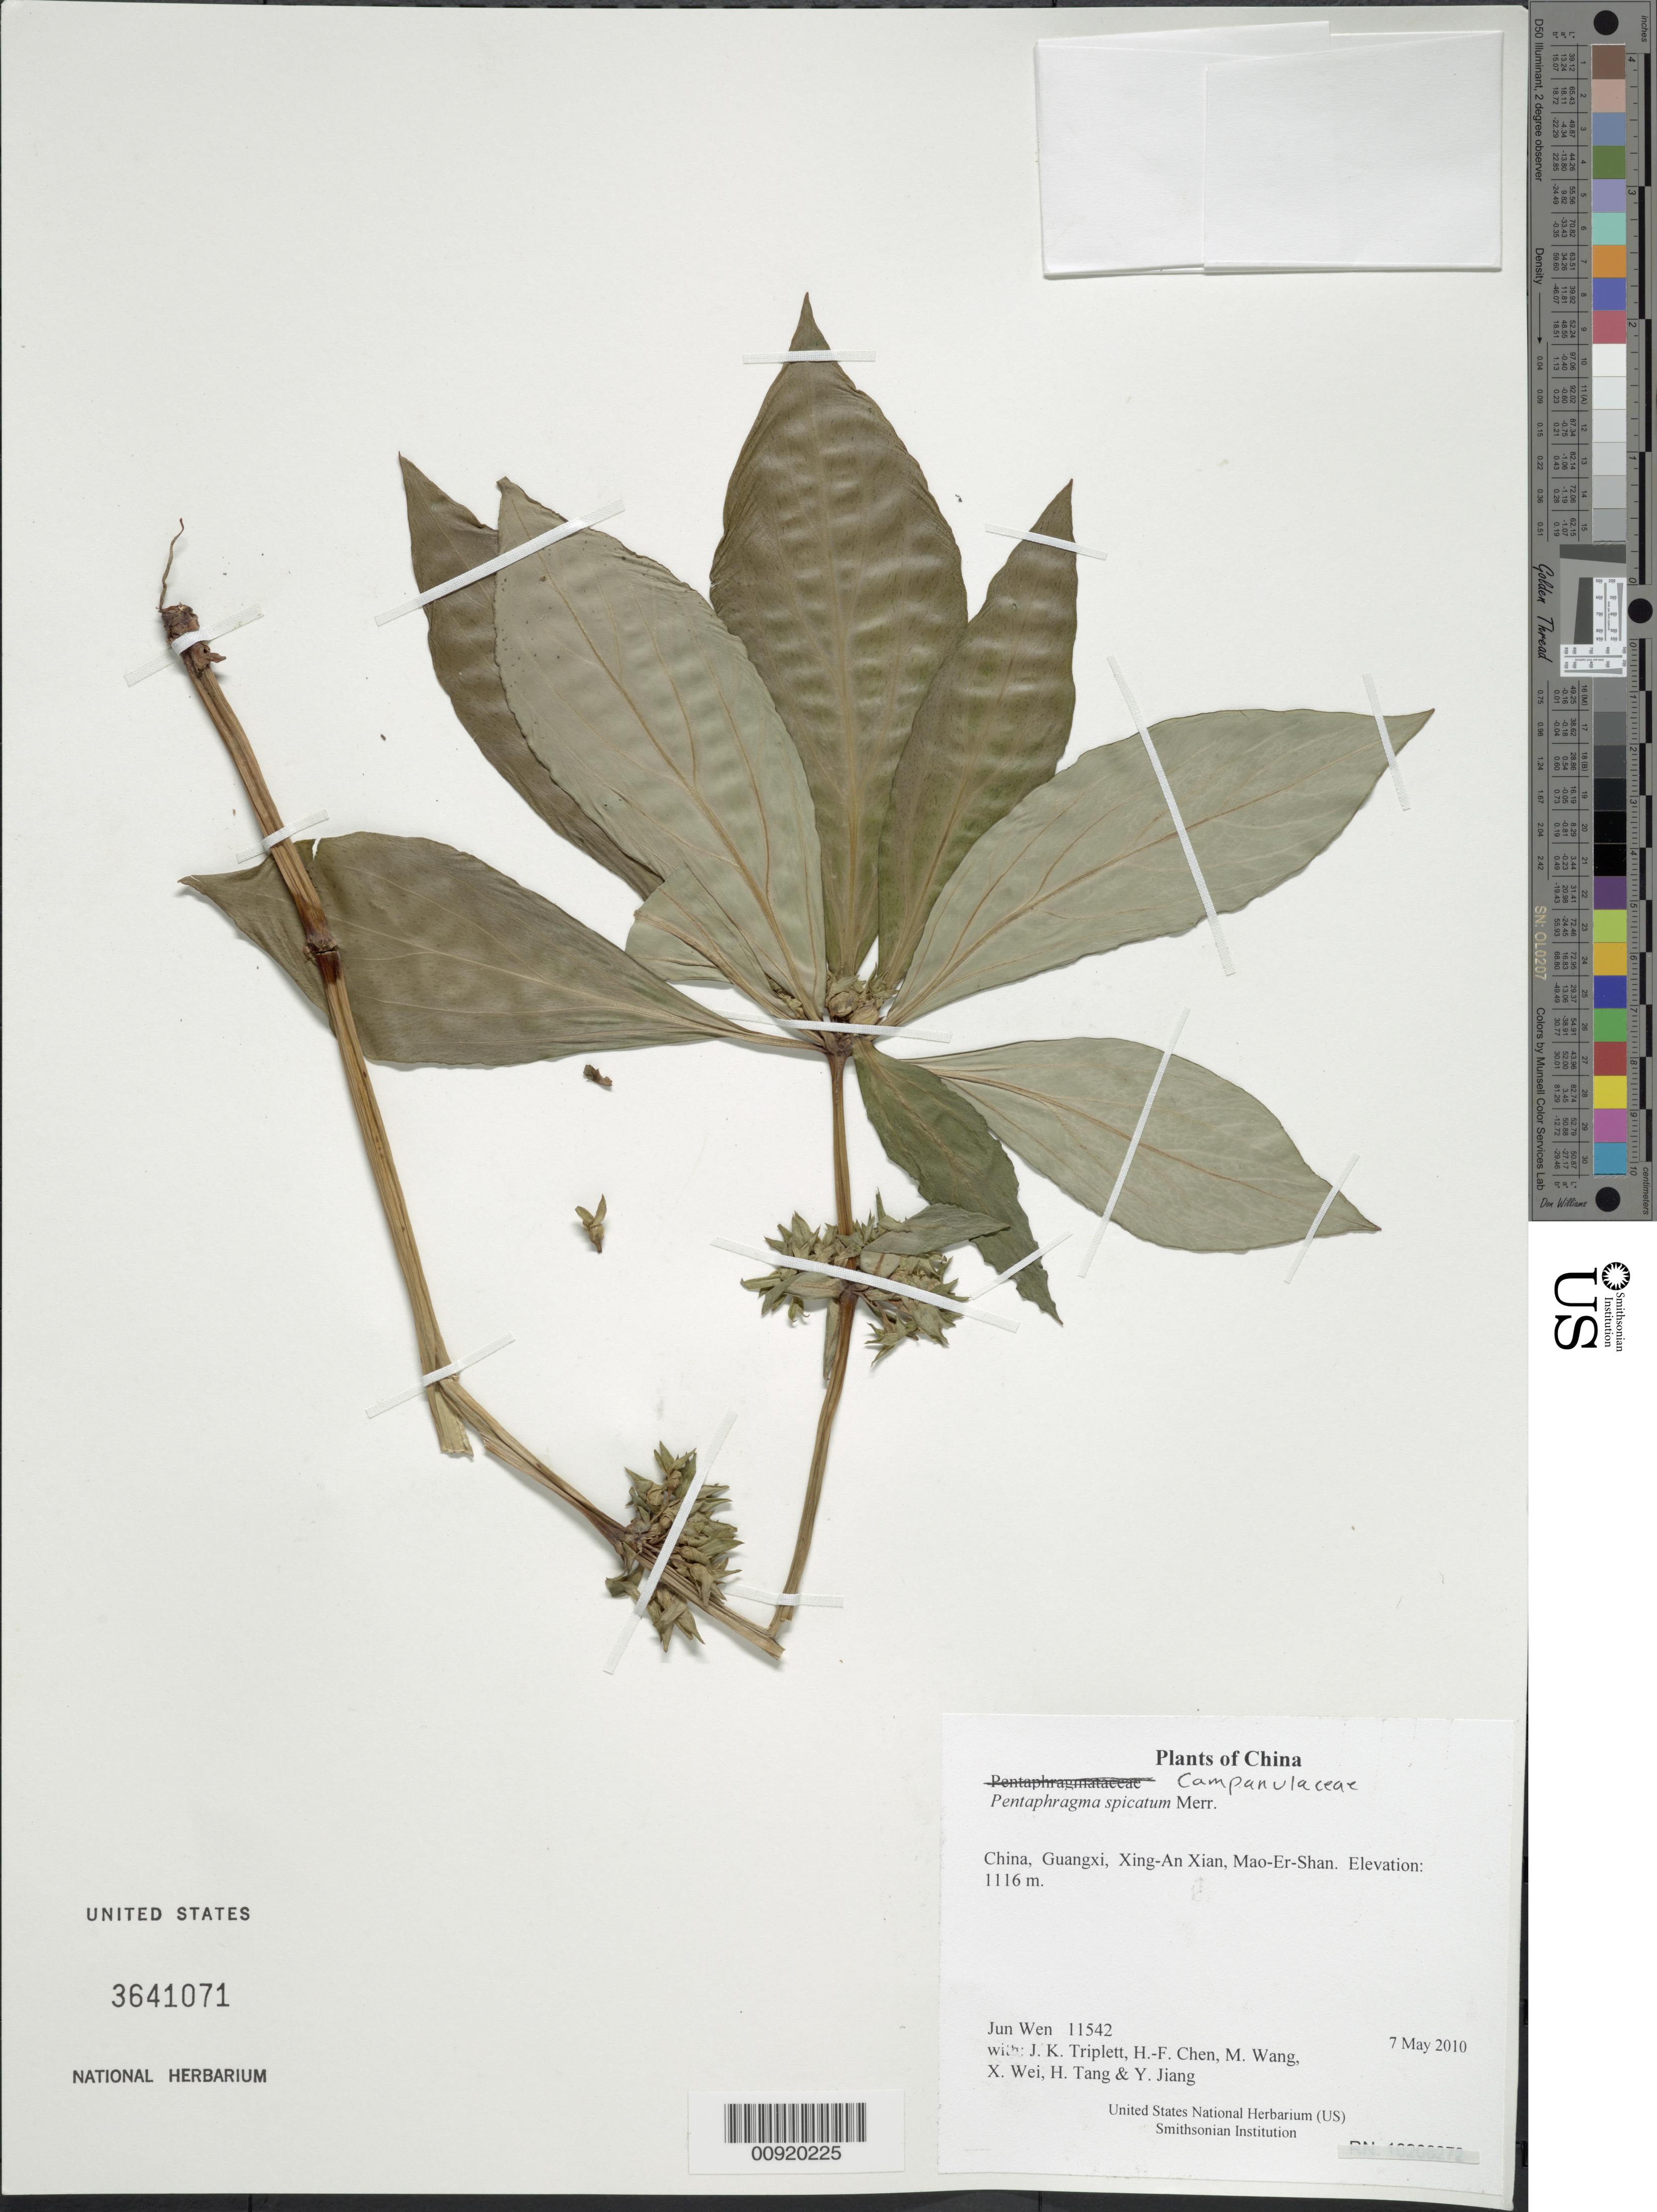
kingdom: Plantae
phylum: Tracheophyta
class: Magnoliopsida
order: Asterales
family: Pentaphragmataceae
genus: Pentaphragma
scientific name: Pentaphragma spicatum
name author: Merr.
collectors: J. Wen, J. K. Triplett, H.-F. Chen, M. Wang, X. Wei, H. Tang & Y. Jiang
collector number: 11542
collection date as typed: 7 May 2010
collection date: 2010-05-07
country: China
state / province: Guangxi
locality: Xing-An Xian, Mao-Er-Shan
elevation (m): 1116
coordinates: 25 52.881 N, 110 29.429 E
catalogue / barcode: US 3641071